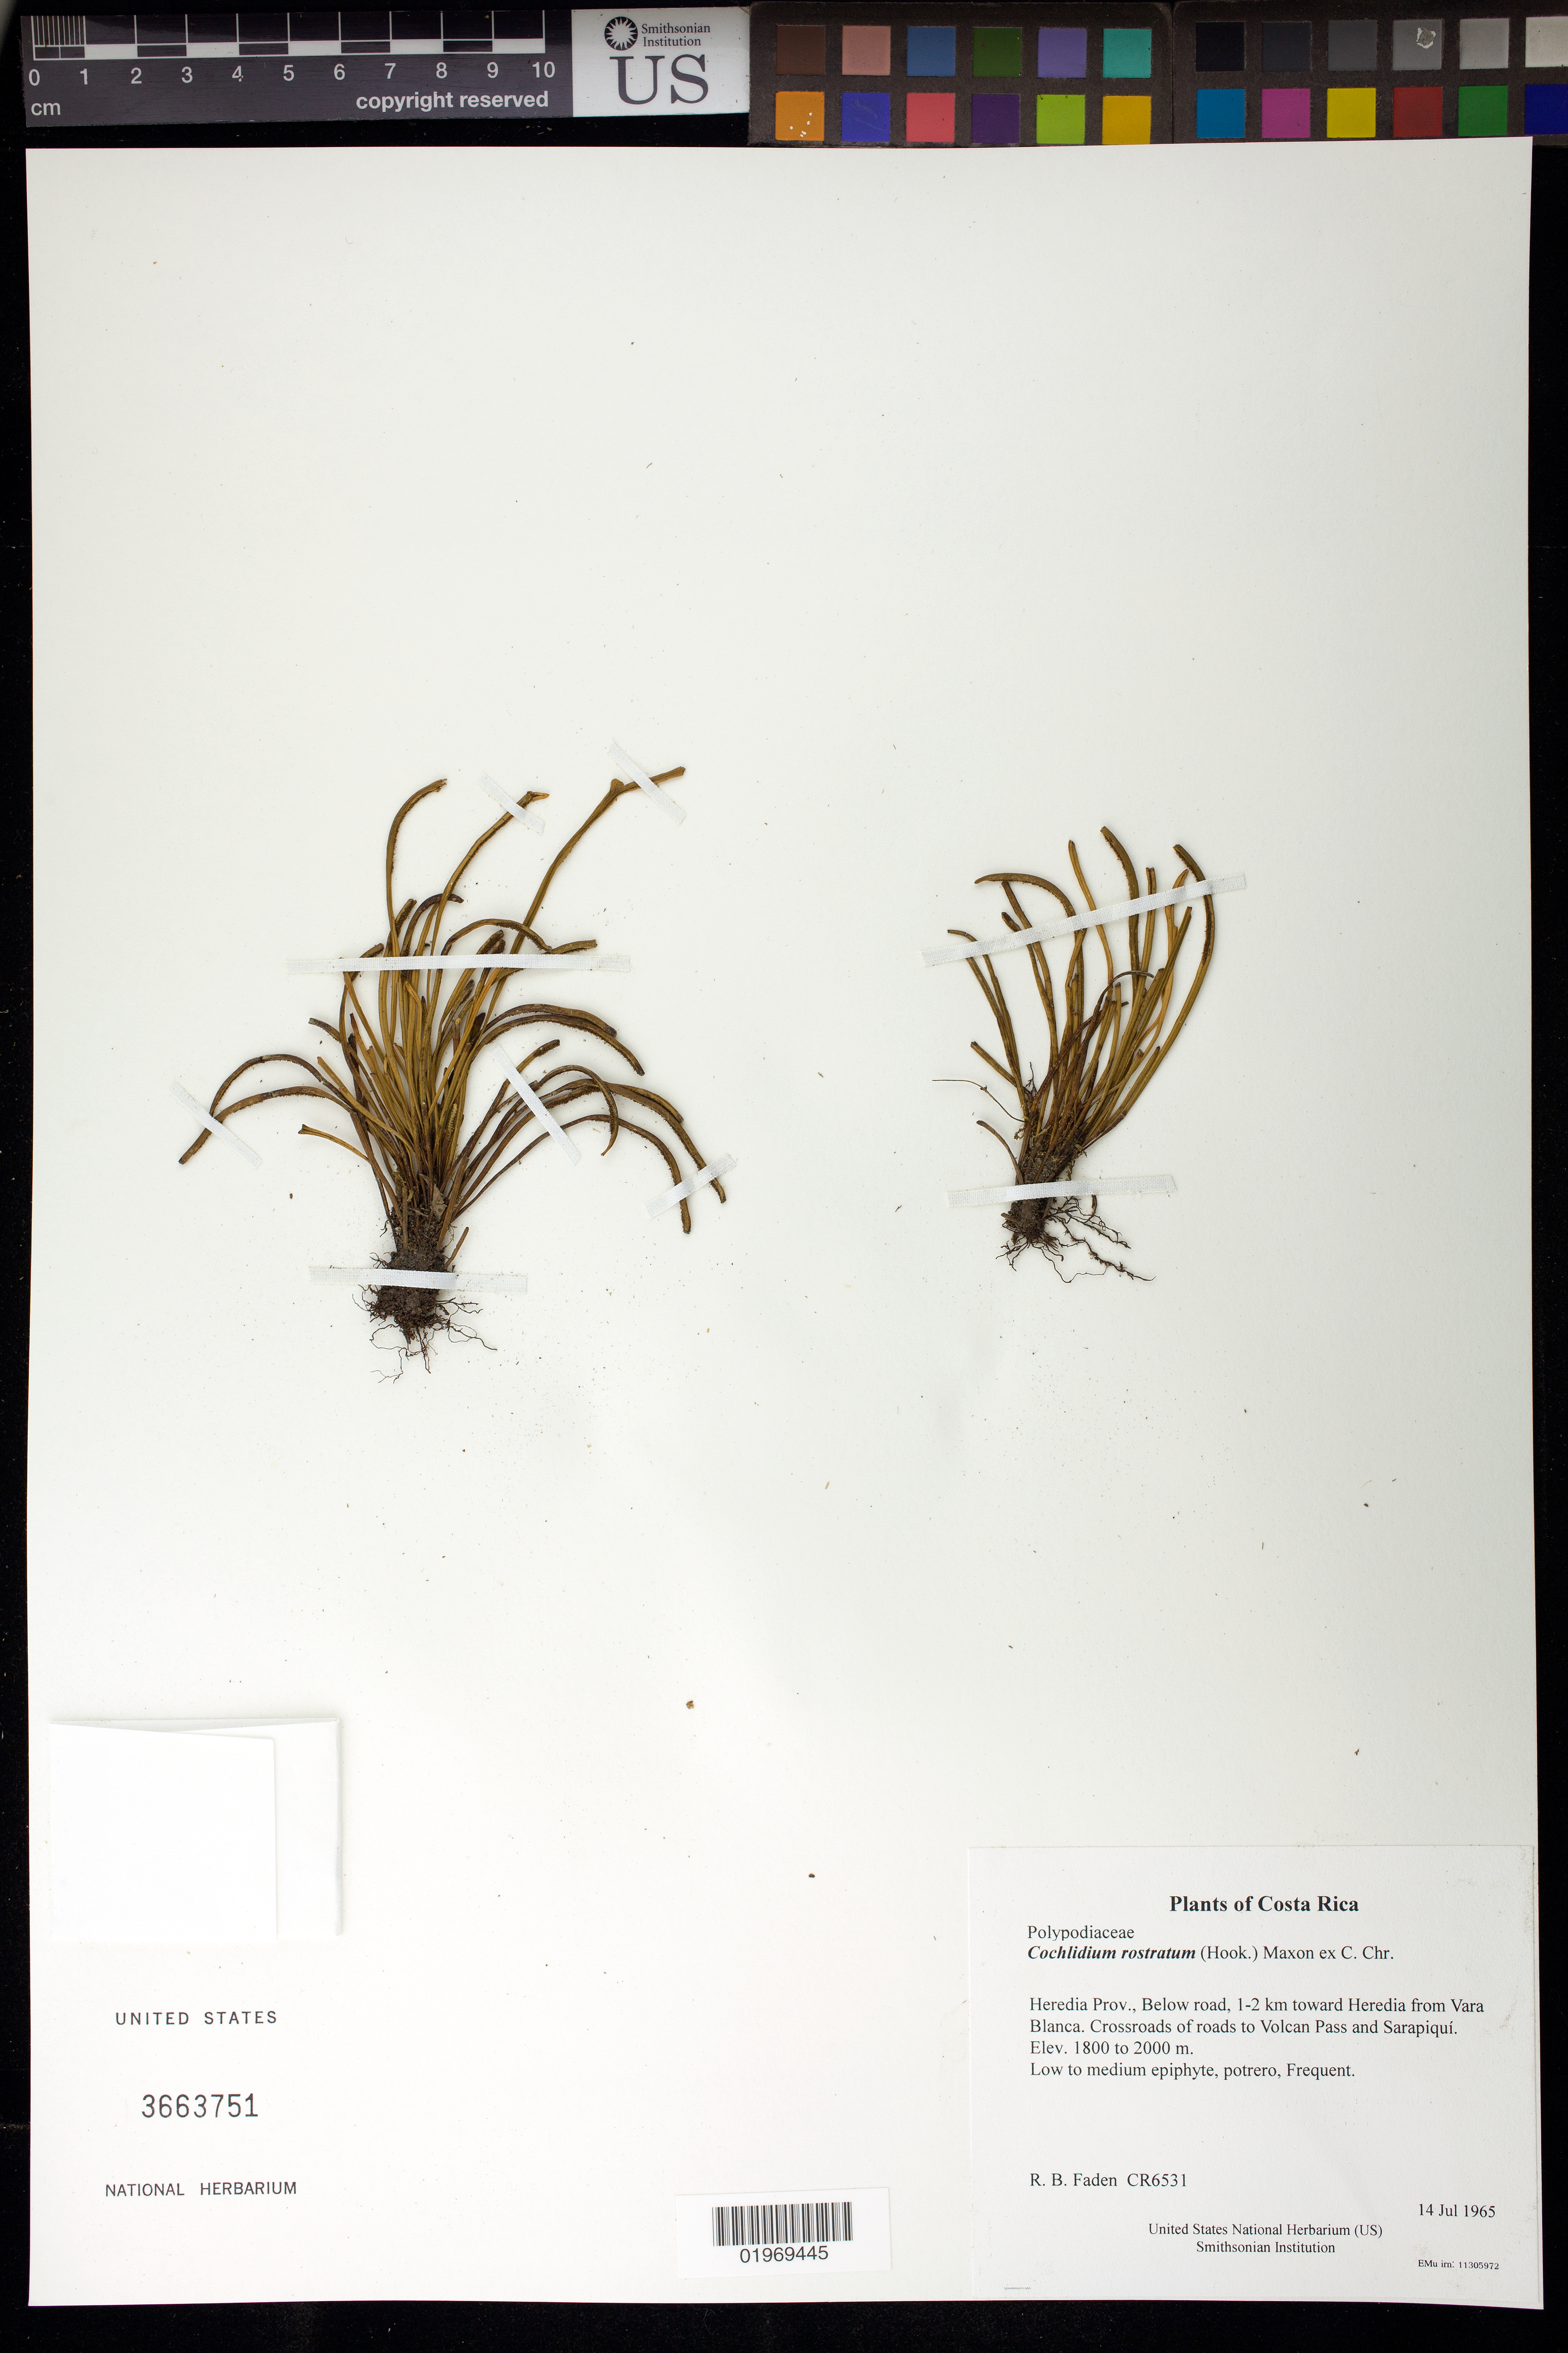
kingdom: Plantae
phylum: Tracheophyta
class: Polypodiopsida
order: Polypodiales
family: Polypodiaceae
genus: Cochlidium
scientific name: Cochlidium rostratum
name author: (Hook.) Maxon ex C. Chr.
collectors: R. B. Faden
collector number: CR6531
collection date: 1965-07-14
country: Costa Rica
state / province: Heredia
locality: Below road, 1-2 km toward Heredia from Vara Blanca. Crossroads of roads to Volcan Pass and Sarapiquí.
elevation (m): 1800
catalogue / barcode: US 3663751